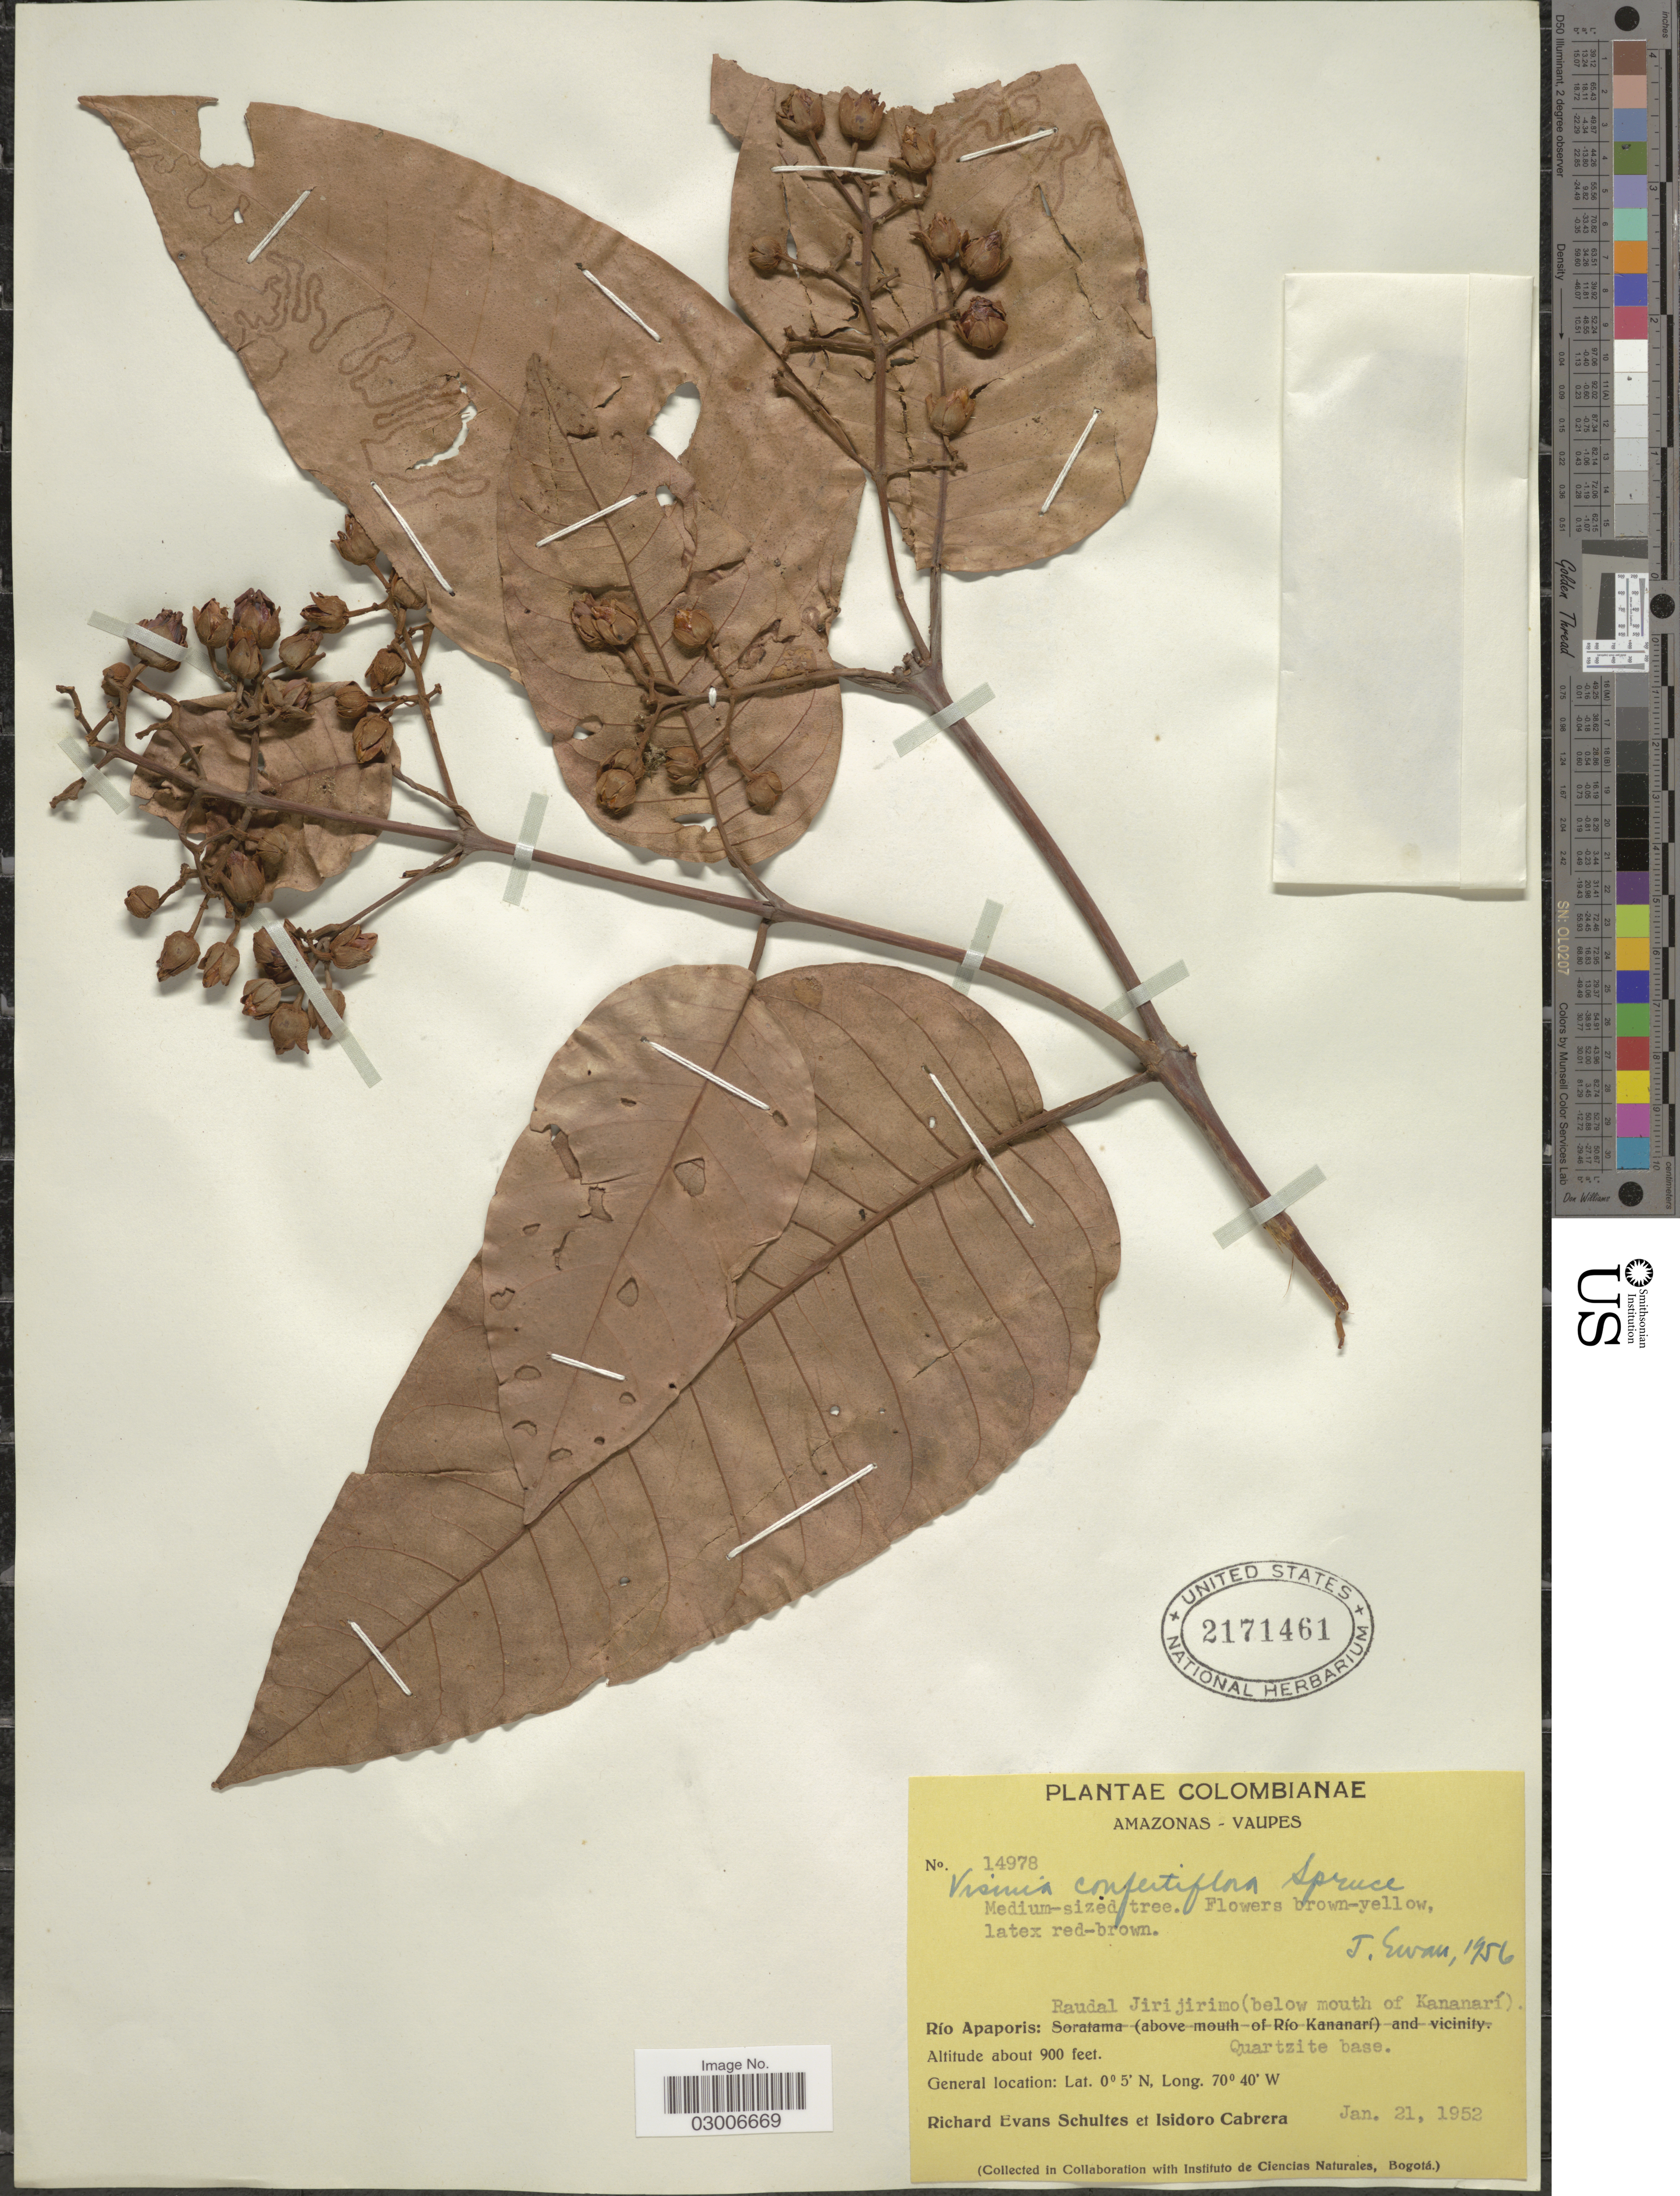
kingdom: Plantae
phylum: Tracheophyta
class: Magnoliopsida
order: Malpighiales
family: Hypericaceae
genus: Vismia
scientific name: Vismia confertiflora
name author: Spruce ex Reichardt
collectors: R. E. Schultes & I. Cabrera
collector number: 14978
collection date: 1952-01-21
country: Colombia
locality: Amazonas - Vaupes, Río Apaporis: Raudal Jirijirimo (below mouth of Kananarí).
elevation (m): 274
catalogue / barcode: US 2171461